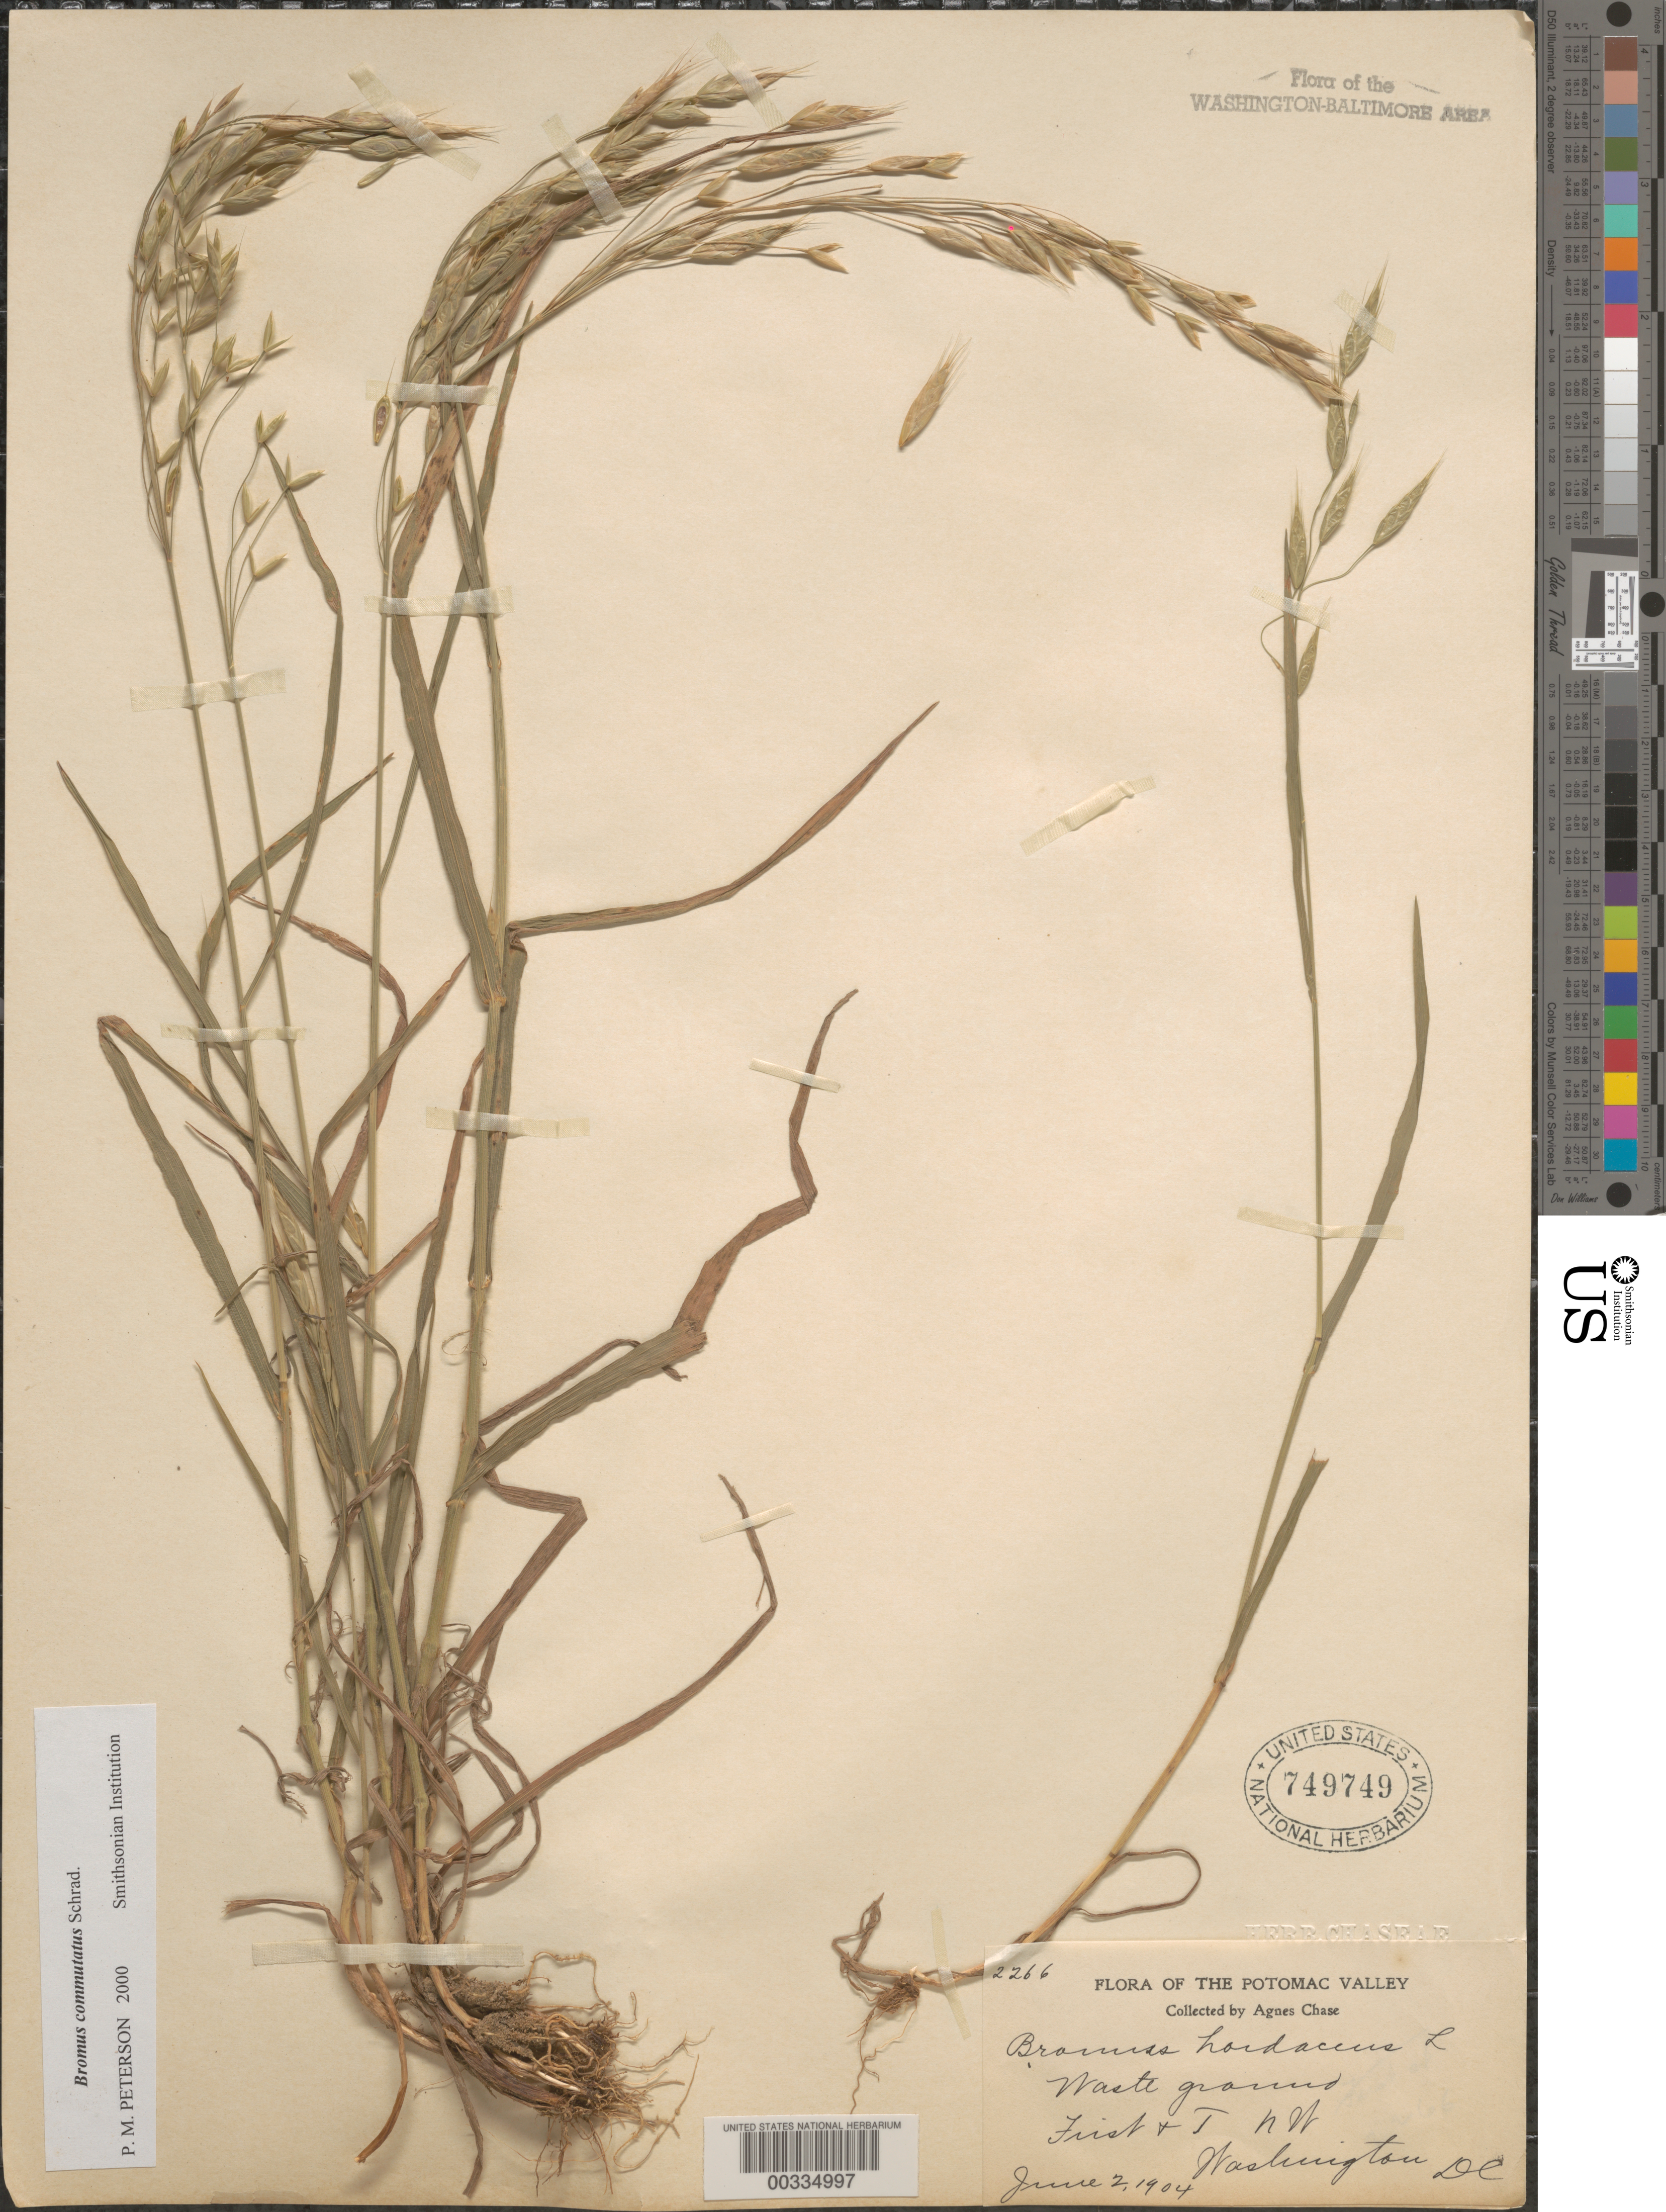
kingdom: Plantae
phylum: Tracheophyta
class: Liliopsida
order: Poales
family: Poaceae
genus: Bromus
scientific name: Bromus commutatus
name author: Schrad.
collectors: A. Chase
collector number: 2266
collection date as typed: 02 Jun 1904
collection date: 1904-06-02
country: United States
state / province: District of Columbia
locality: First and T St. NW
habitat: Waste ground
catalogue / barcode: US 749749